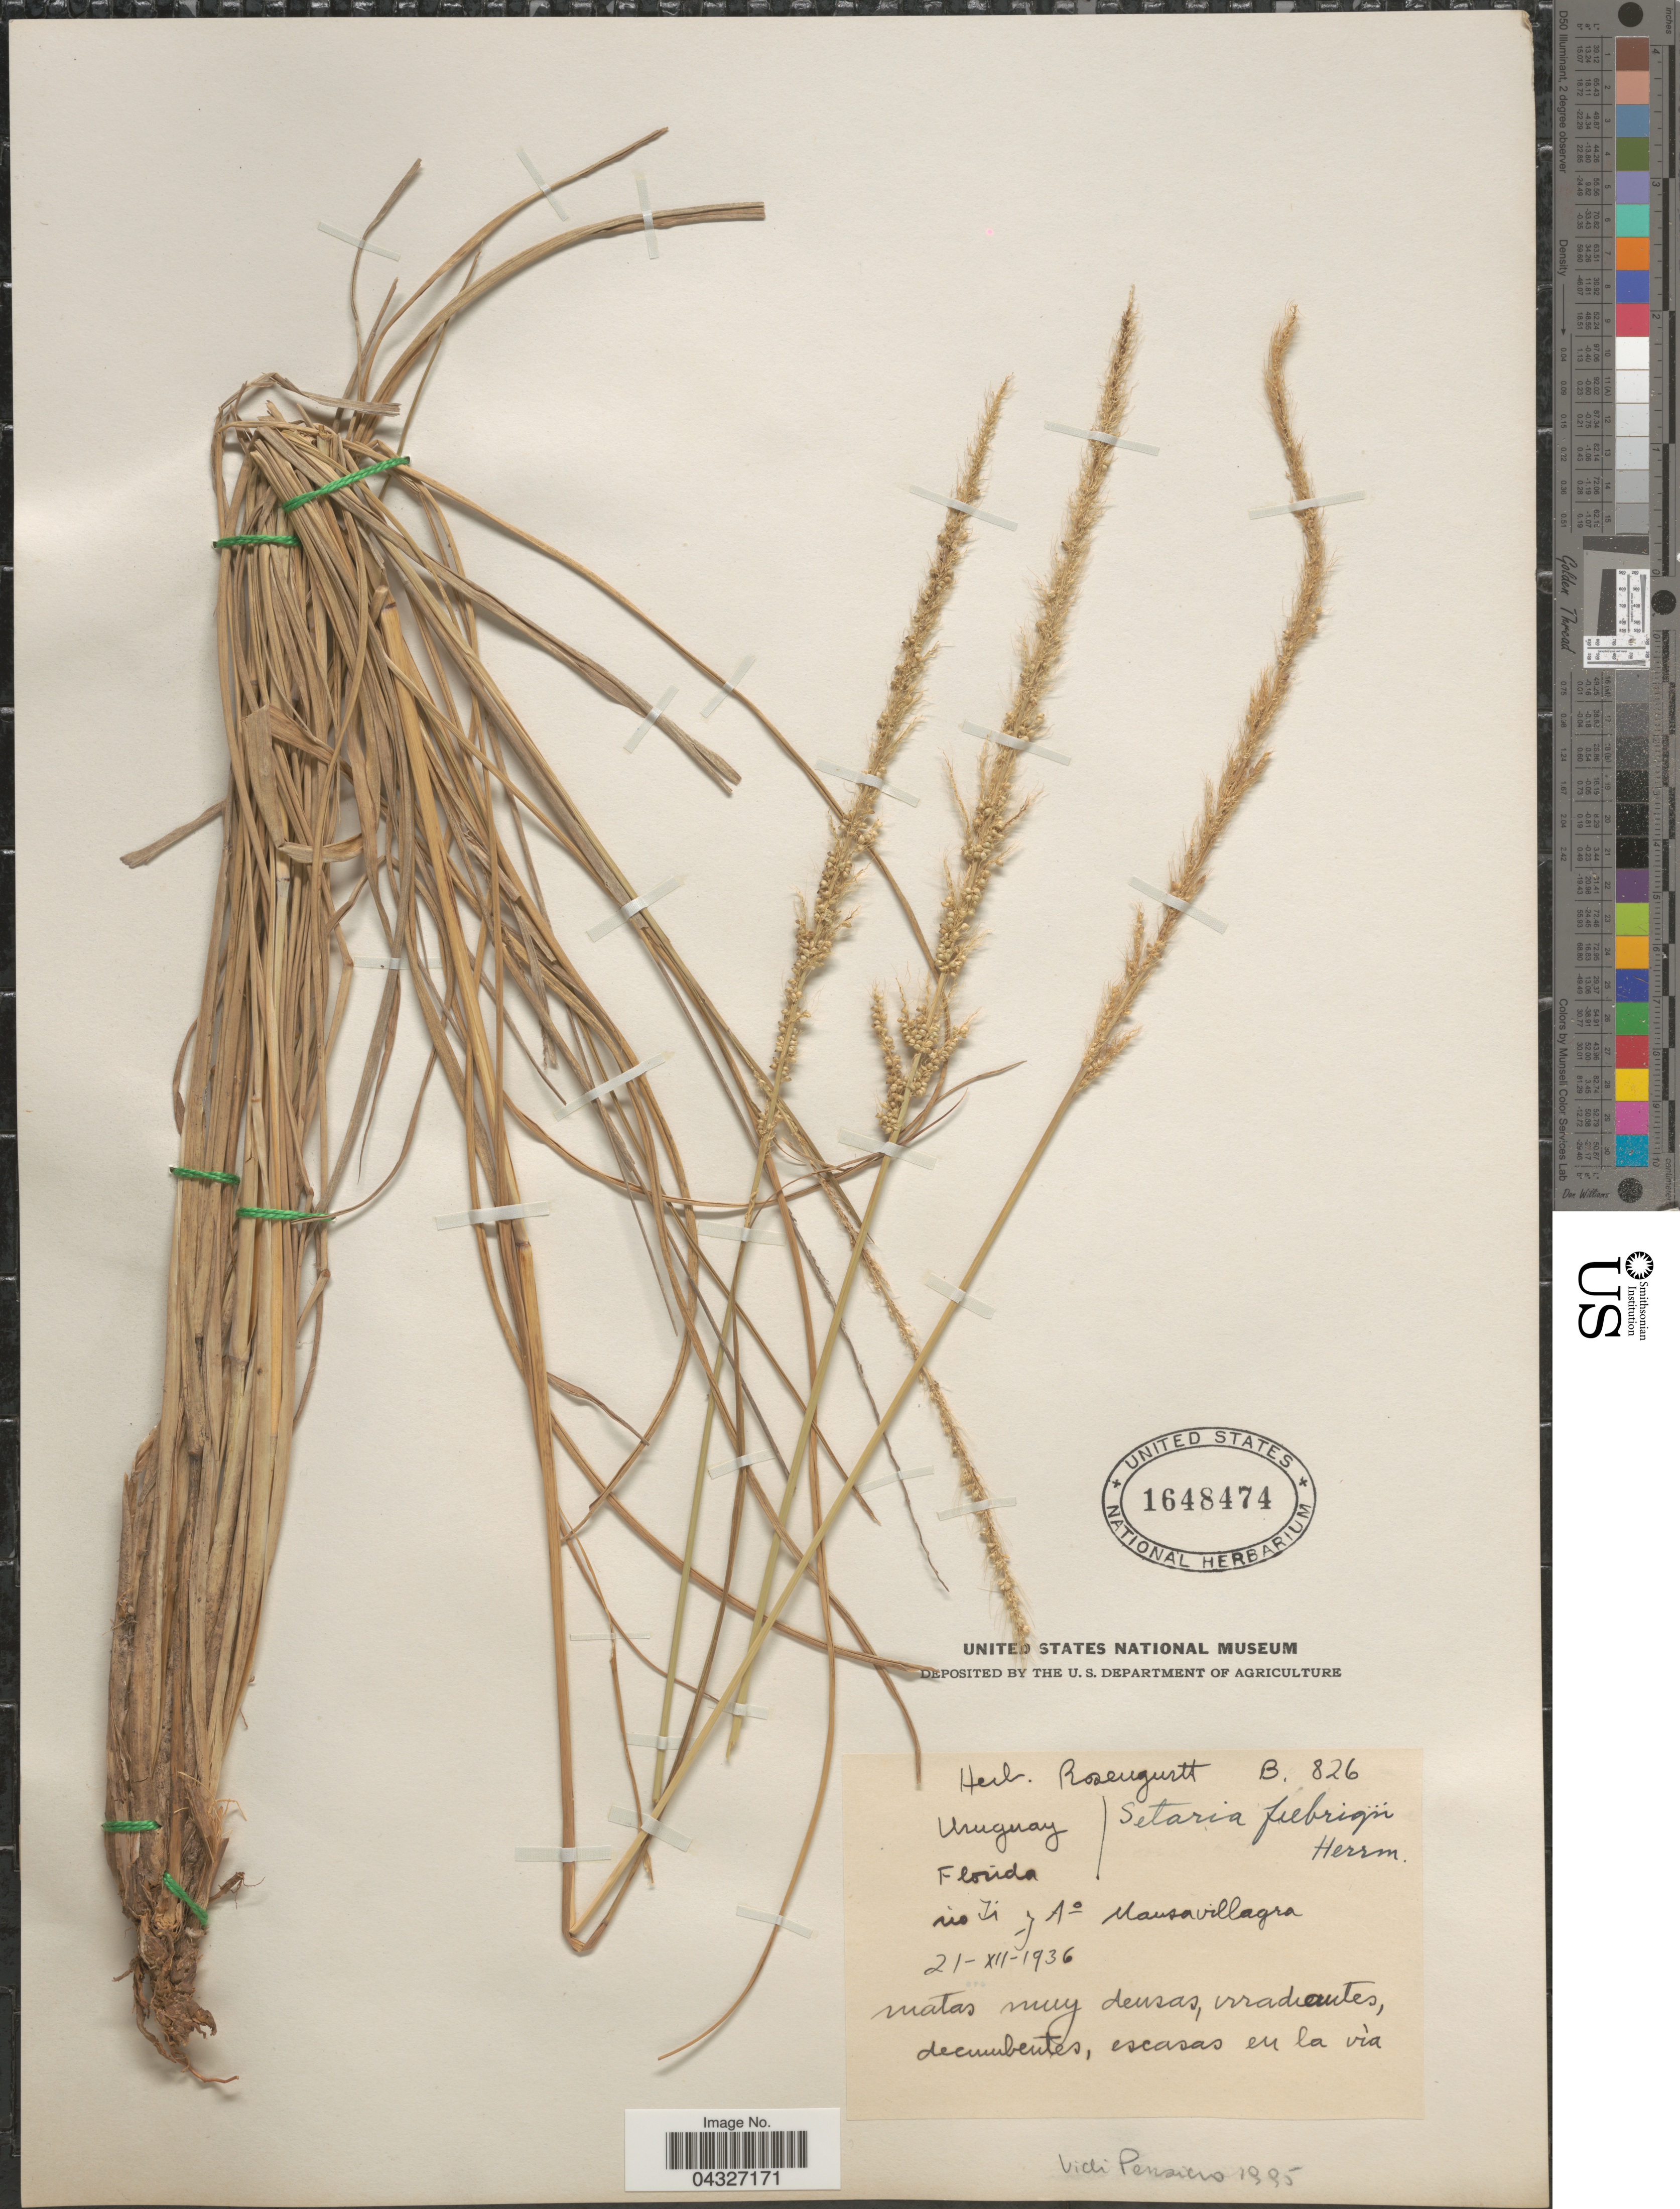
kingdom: Plantae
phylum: Tracheophyta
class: Liliopsida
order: Poales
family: Poaceae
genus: Setaria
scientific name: Setaria fiebrigii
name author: R.A.W. Herrm.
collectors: ex herb. Rosengurtt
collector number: B826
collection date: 1936-12-21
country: Uruguay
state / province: Florida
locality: Río Yí y Ao Mansavillagra.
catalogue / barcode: US 1648474